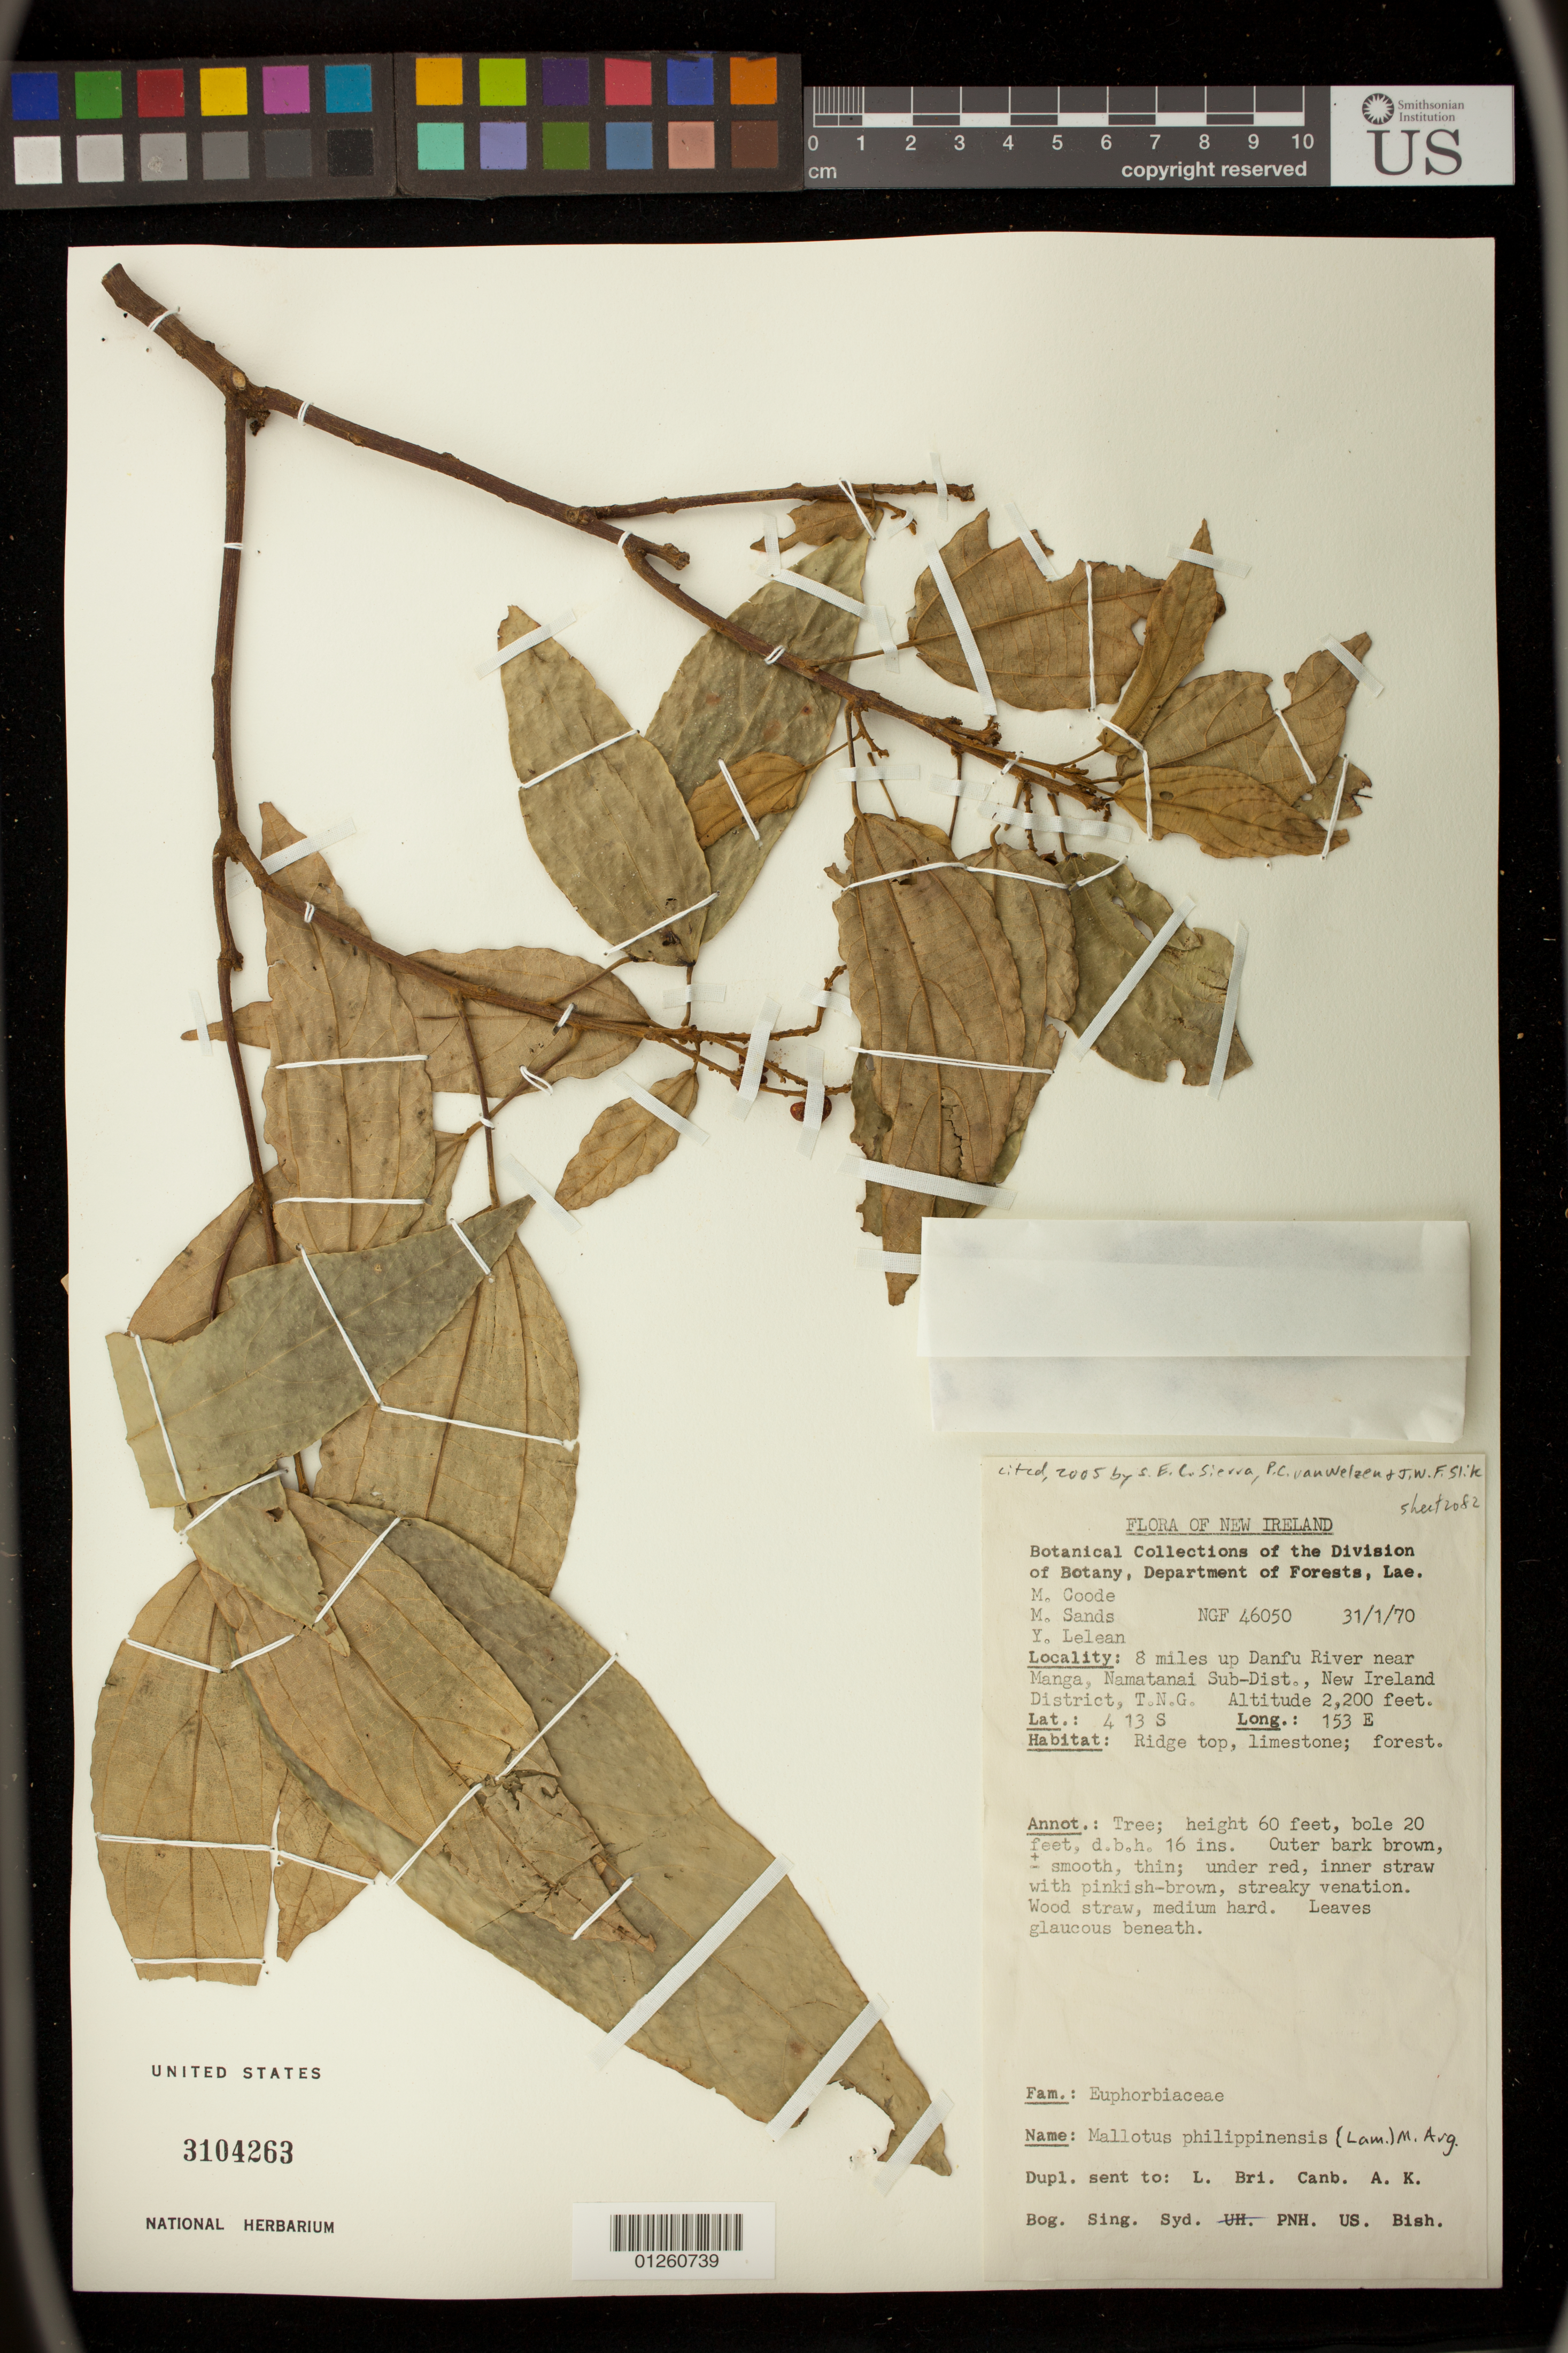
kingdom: Plantae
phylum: Tracheophyta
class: Magnoliopsida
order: Malpighiales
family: Euphorbiaceae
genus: Mallotus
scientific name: Mallotus philippensis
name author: (Lam.) Müll. Arg.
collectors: M. Coode, M. Sands & Y. Lelean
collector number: NGF 46050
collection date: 1970-01-31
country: Papua New Guinea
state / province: New Ireland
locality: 8 miles up Danfu River near Manga, Namatanai Sub-Dist., T.N.G.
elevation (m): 671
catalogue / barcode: US 3104263